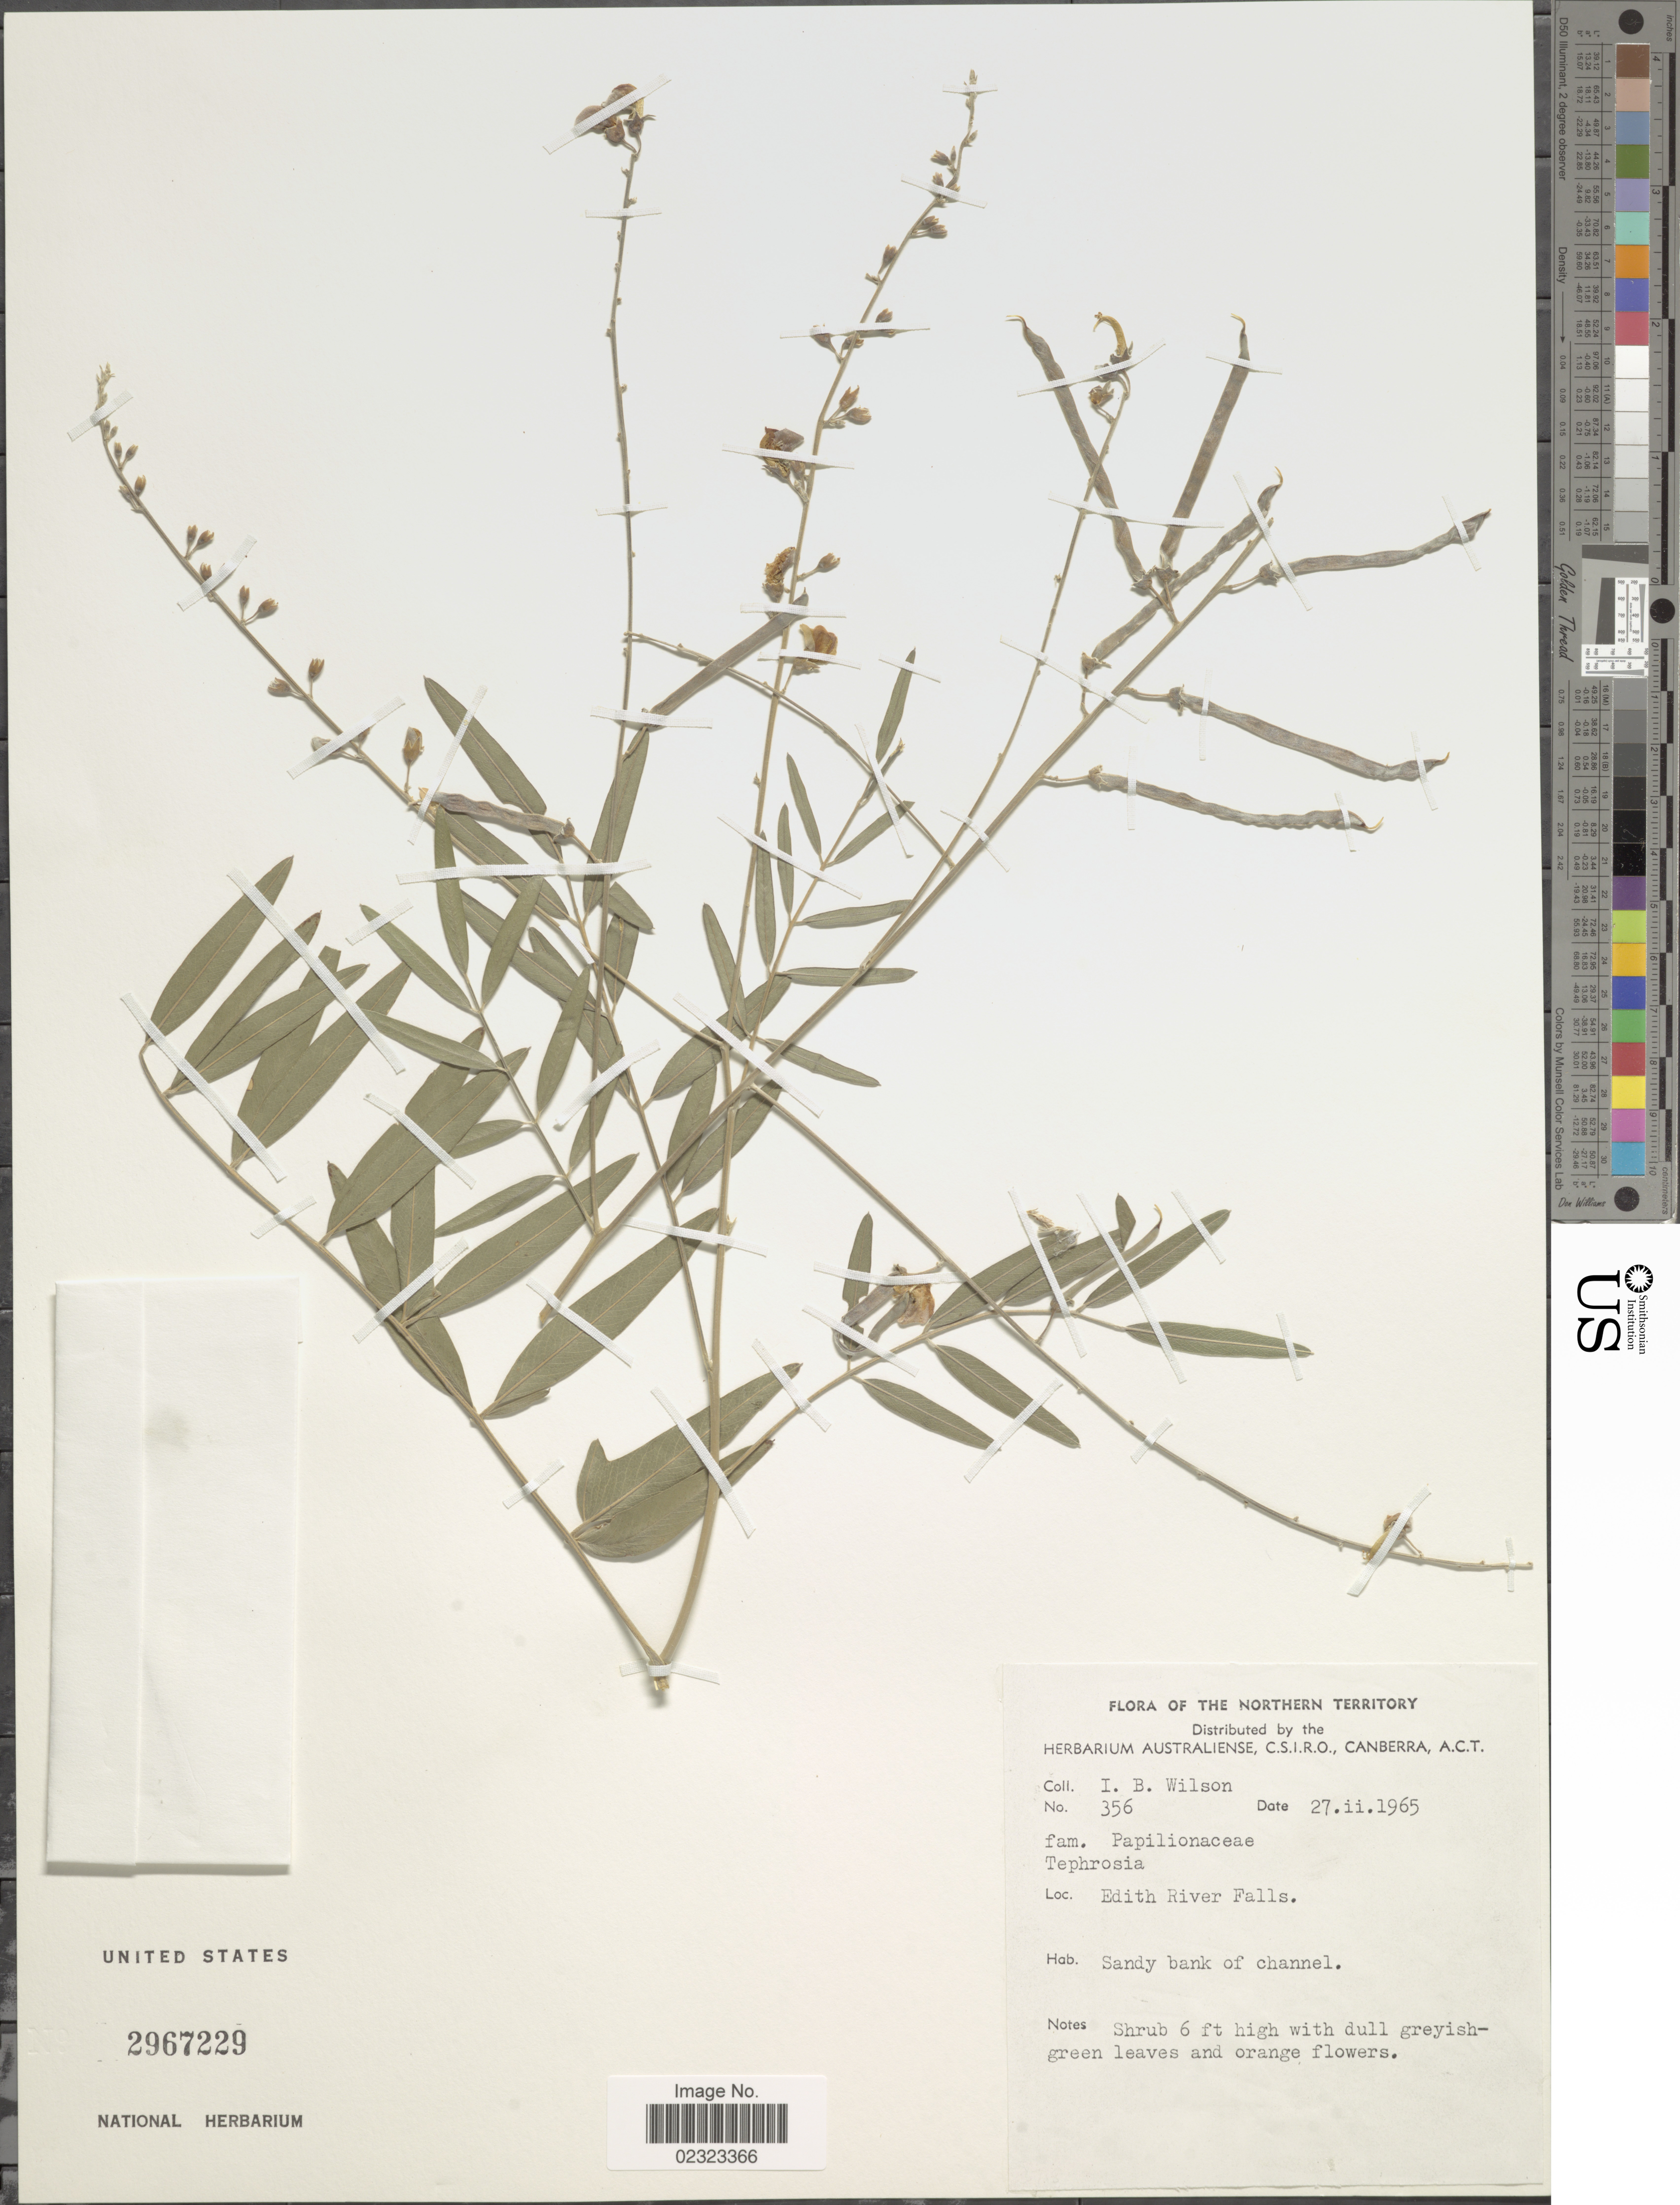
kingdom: Plantae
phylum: Tracheophyta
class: Magnoliopsida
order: Fabales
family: Fabaceae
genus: Tephrosia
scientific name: Tephrosia sp.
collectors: I. B. Wilson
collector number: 356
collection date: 1965-02-27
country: Australia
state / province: Northern Territory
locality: Edith River Falls, sandy bank of channel.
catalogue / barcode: US 2967229